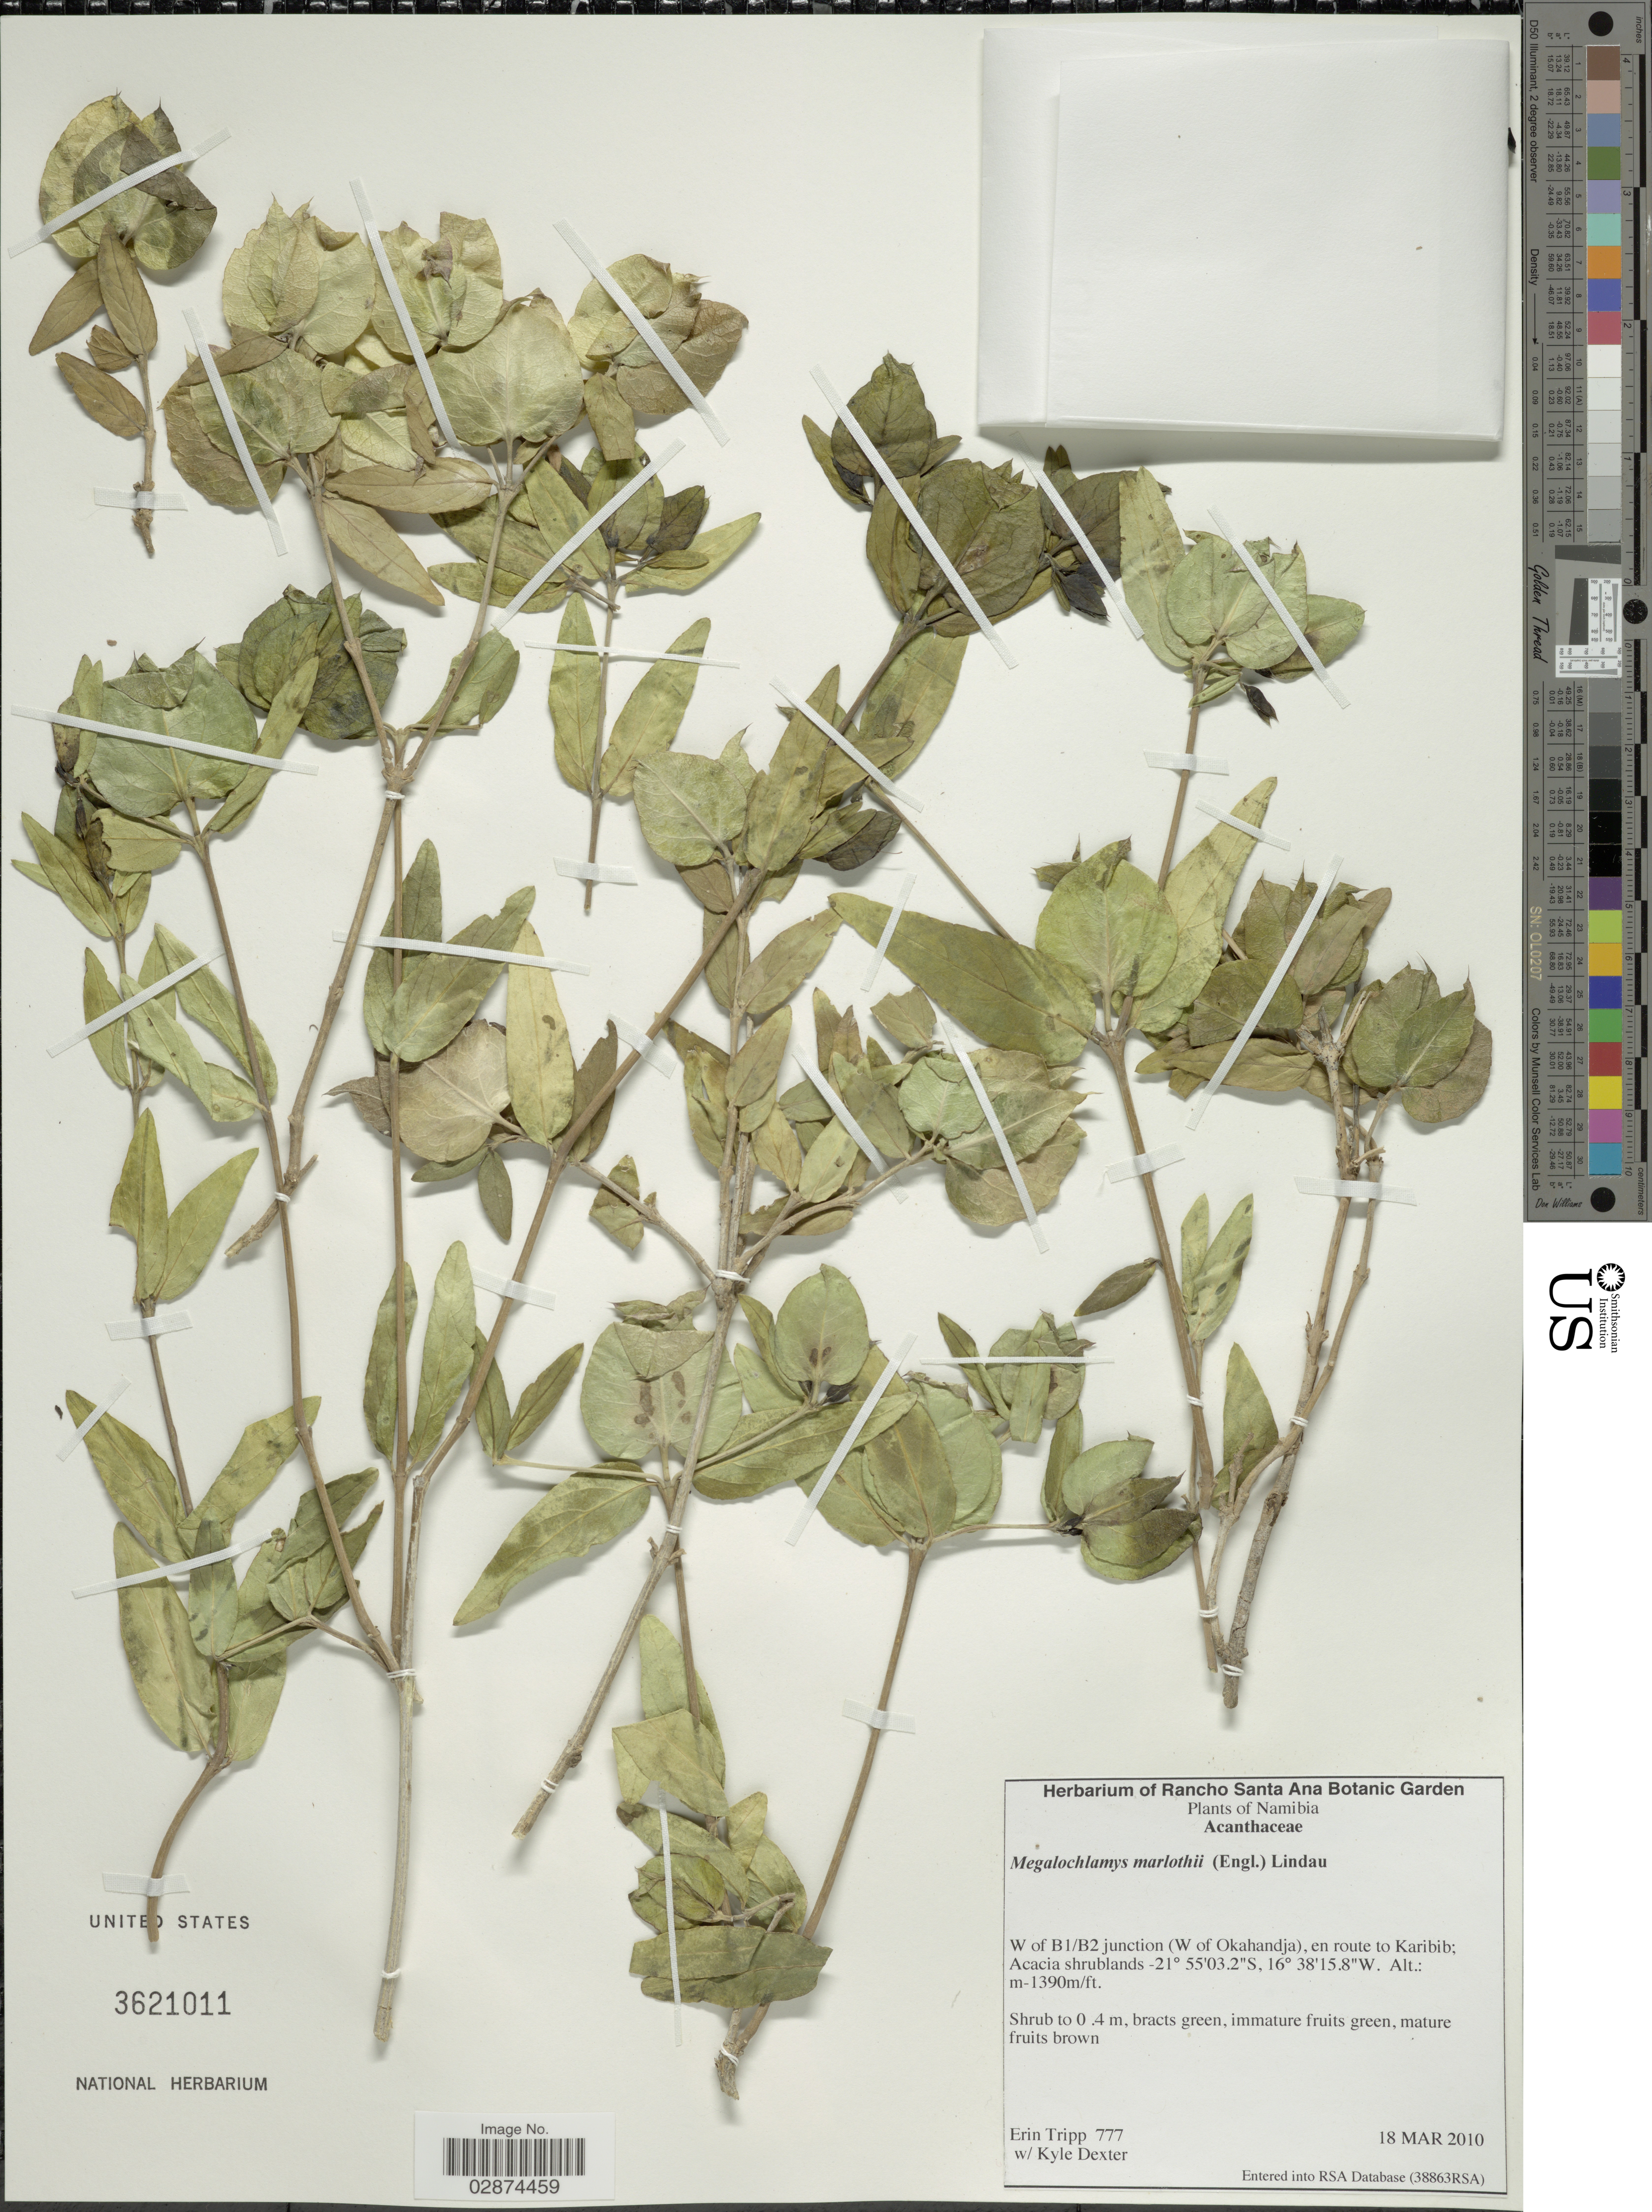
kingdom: Plantae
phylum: Tracheophyta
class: Magnoliopsida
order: Lamiales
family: Acanthaceae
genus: Megalochlamys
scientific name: Megalochlamys marlothii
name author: (Engl.) Lindau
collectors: E. Tripp & K. Dexter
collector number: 777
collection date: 2010-03-18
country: Namibia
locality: W of B1/B2 junction (W of Okahandja), en route to Karibib.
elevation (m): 1390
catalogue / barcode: US 3621011